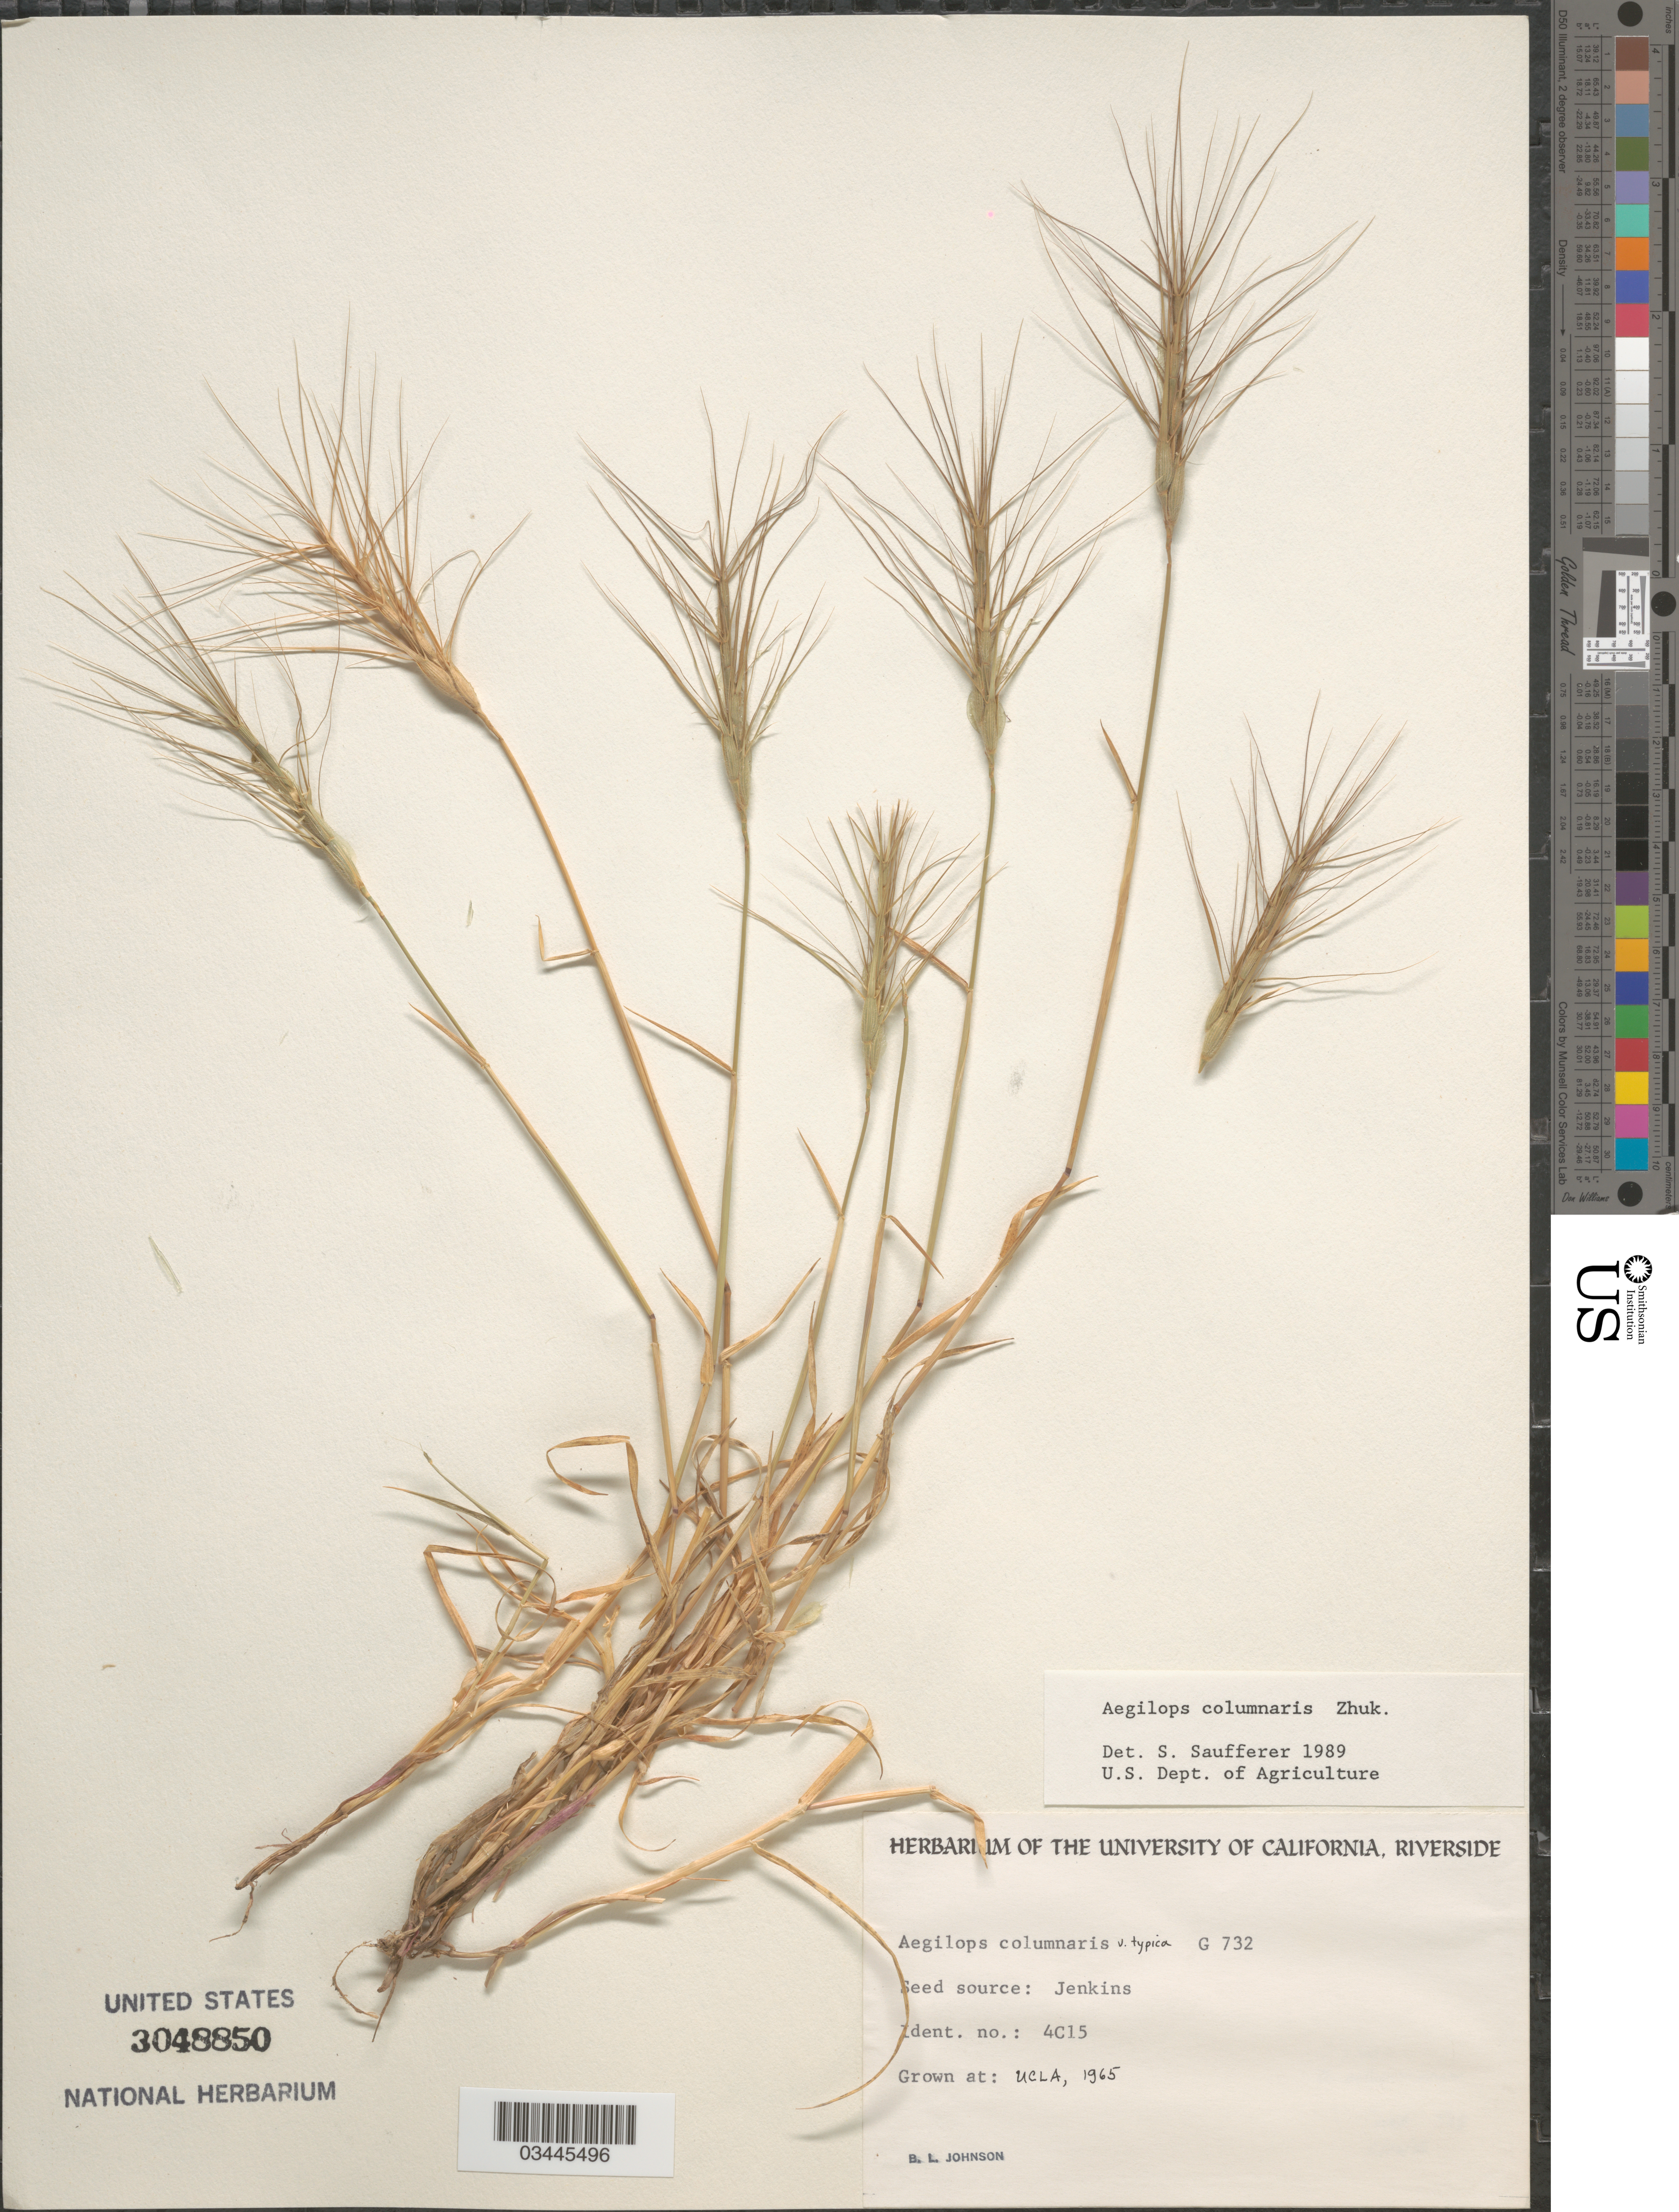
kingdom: Plantae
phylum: Tracheophyta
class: Liliopsida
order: Poales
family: Poaceae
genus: Aegilops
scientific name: Aegilops columnaris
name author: Zhuk.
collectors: B. Johnson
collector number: G732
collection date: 1965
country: United States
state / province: California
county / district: Los Angeles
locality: UCLA.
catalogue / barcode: US 3048850